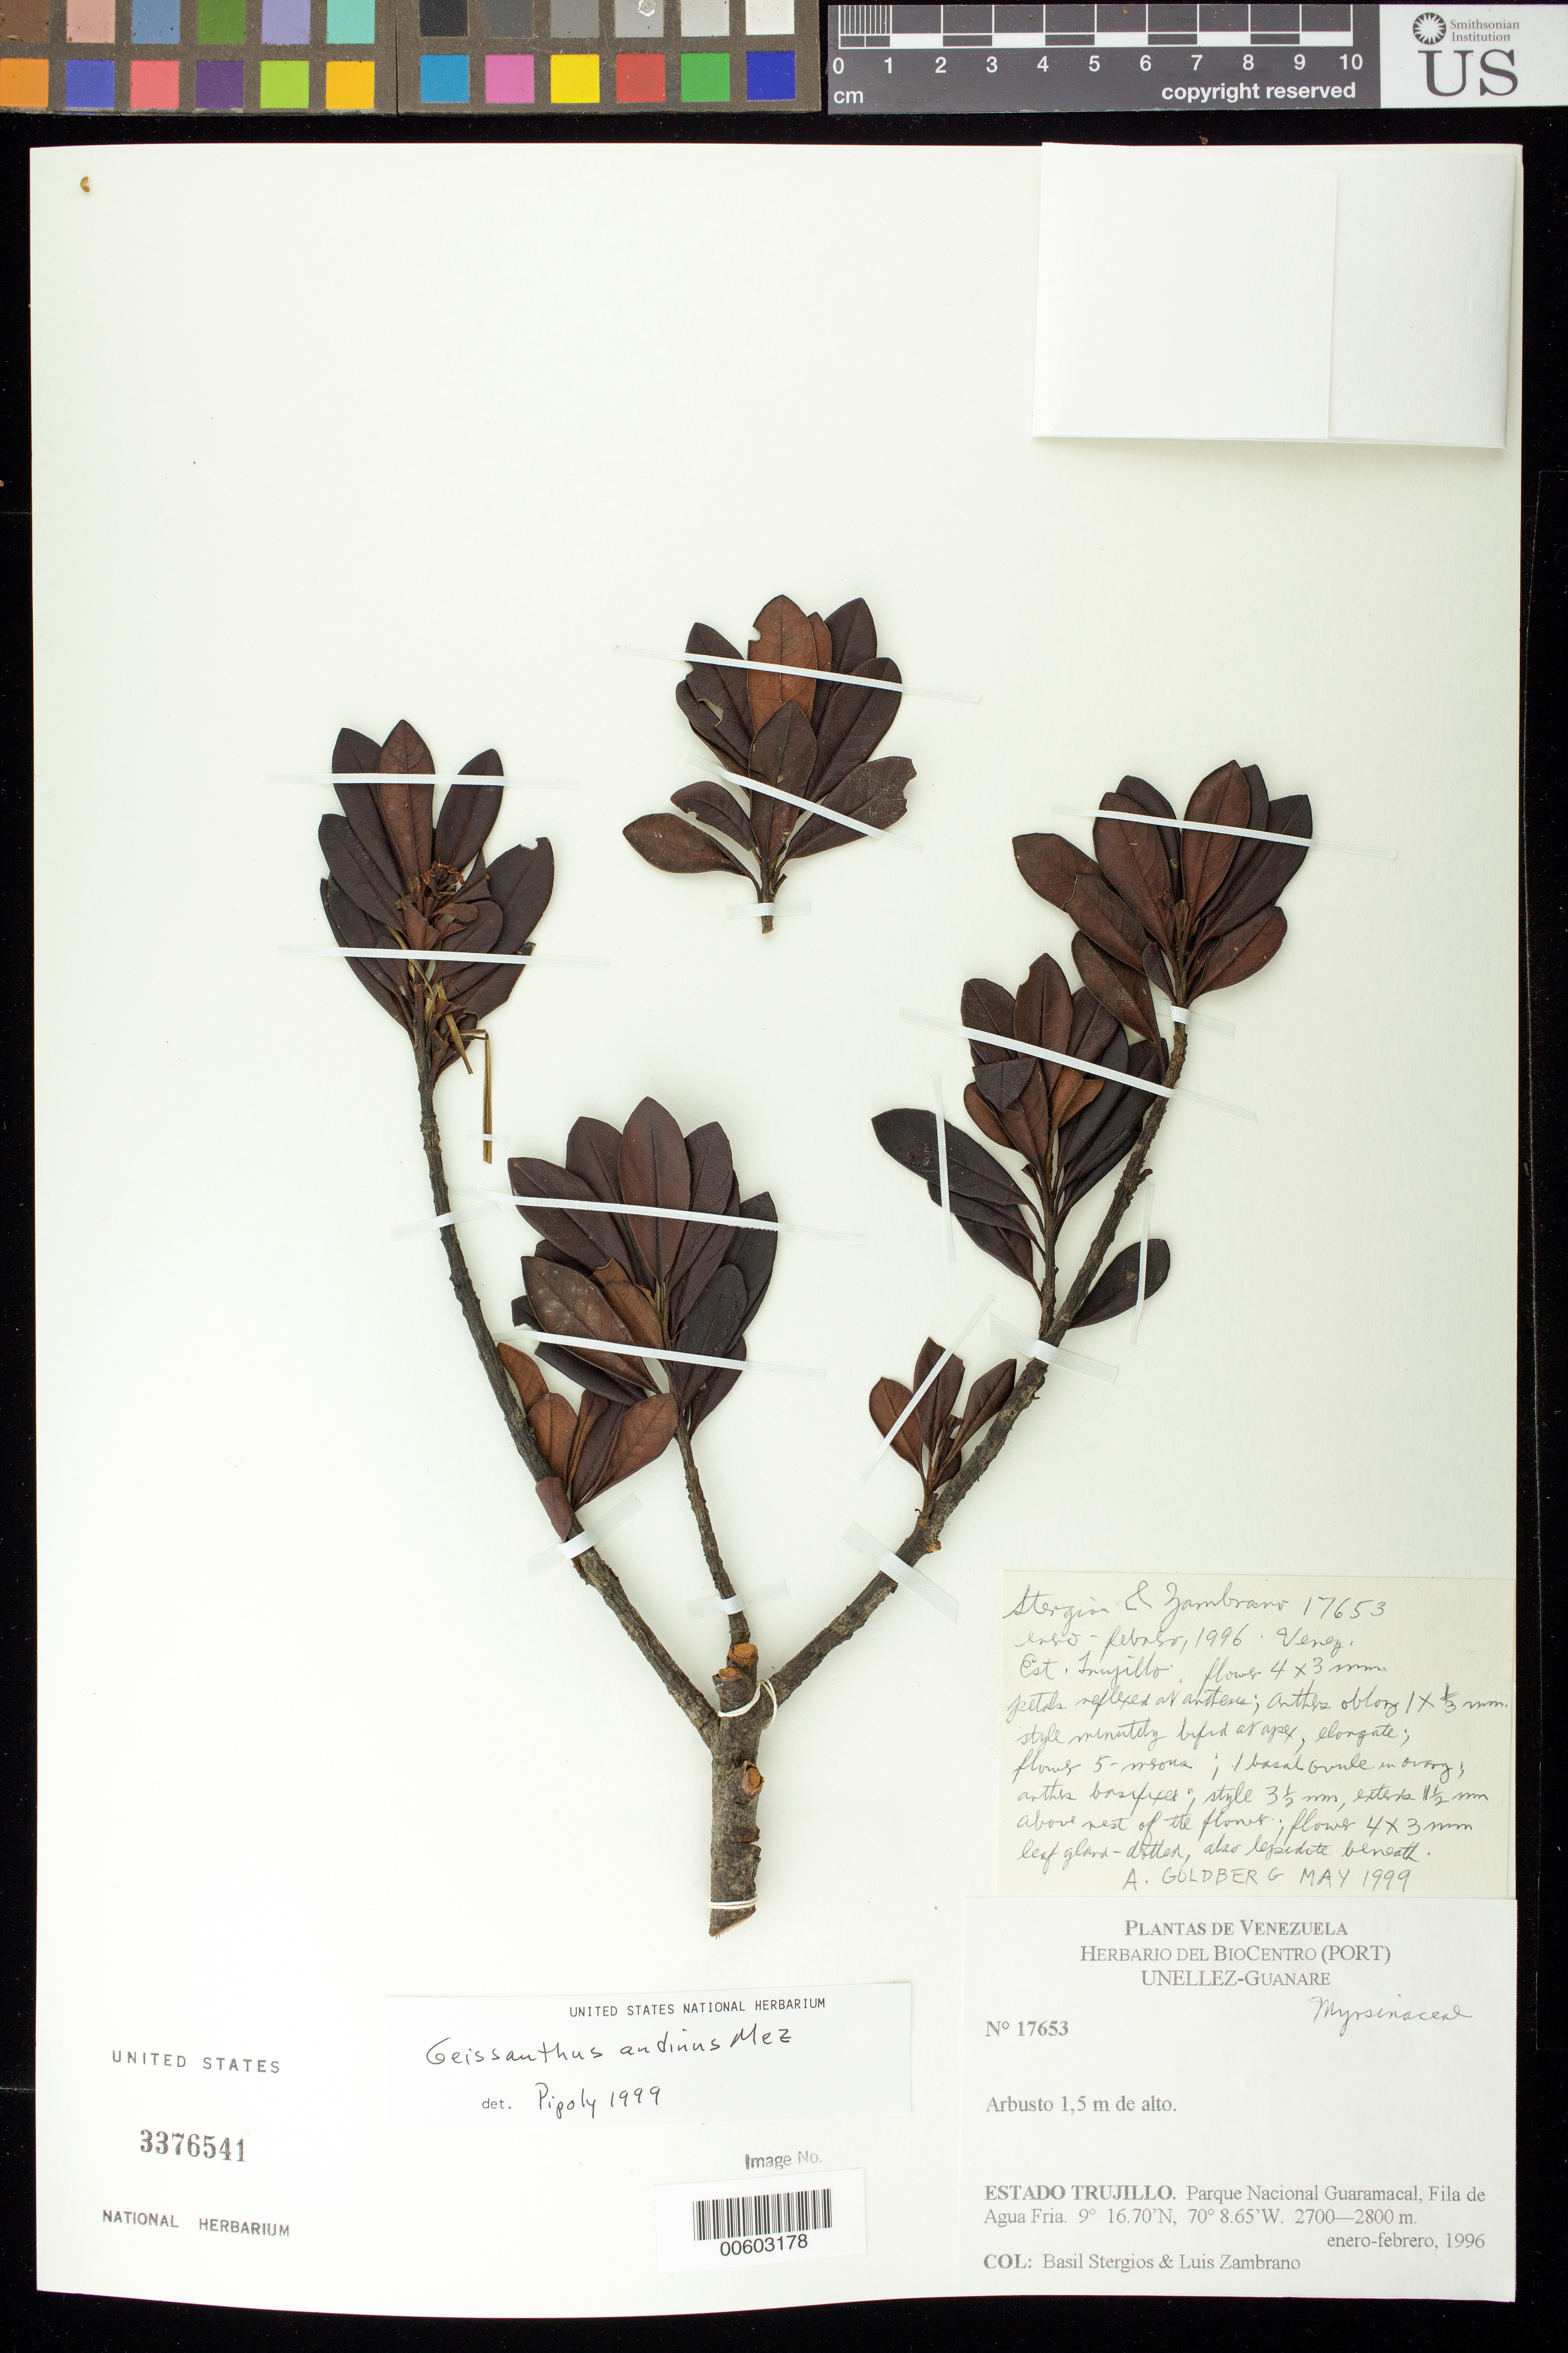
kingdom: Plantae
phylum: Tracheophyta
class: Magnoliopsida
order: Ericales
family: Primulaceae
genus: Geissanthus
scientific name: Geissanthus andinus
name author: Mez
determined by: Pipoly, J. J., III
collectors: B. G. Stergios & L. Zambrano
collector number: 17653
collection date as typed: Jan 1996 to -- Feb 1996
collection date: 1996-01/1996-02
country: Venezuela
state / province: Trujillo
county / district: Boconó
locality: Parque Nacional Guaramacal, Fila de Agua Fria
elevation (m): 2700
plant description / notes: BRIT, PORT, US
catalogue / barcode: US 3376541